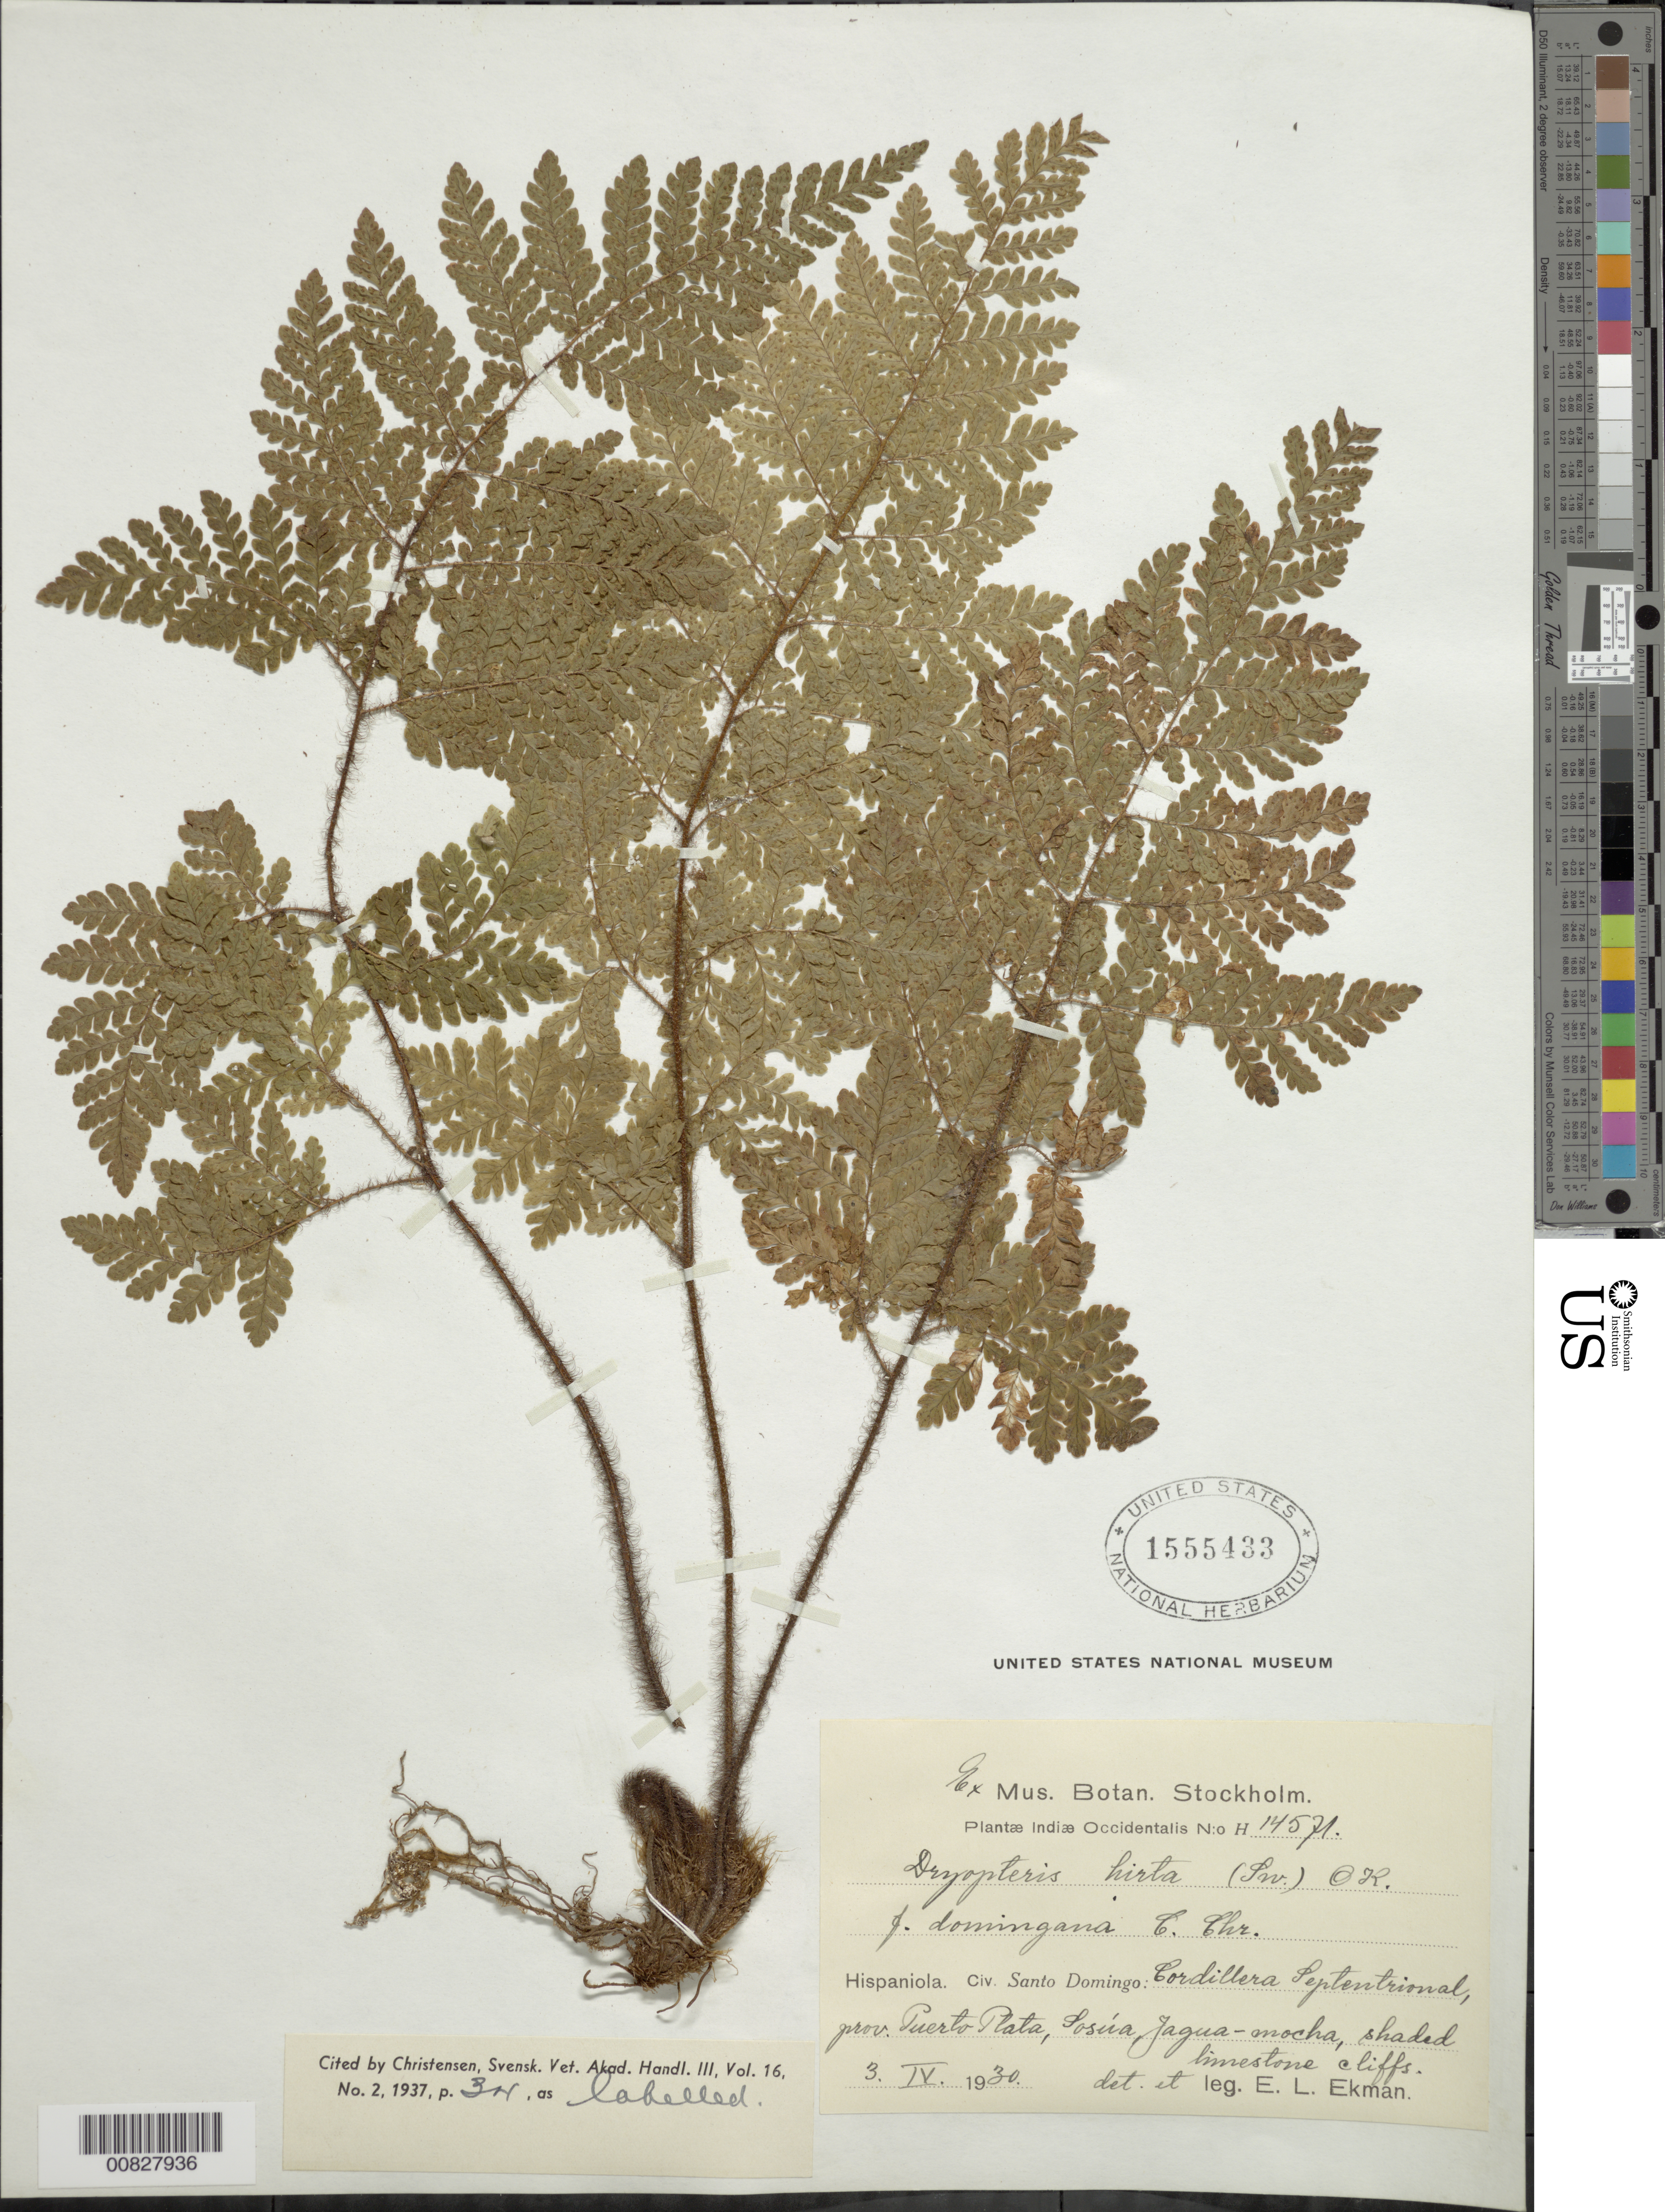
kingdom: Plantae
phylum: Tracheophyta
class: Polypodiopsida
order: Polypodiales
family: Dryopteridaceae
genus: Ctenitis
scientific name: Ctenitis hirta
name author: (Sw.) Ching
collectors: E. L. Ekman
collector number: H 14571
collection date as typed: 03 Apr 1930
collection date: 1930-04-03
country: Dominican Republic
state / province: Puerto Plata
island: Hispaniola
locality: Cordillera Septrional, Losúa, Jagua-mocha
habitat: Limestone cliff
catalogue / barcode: US 1555433